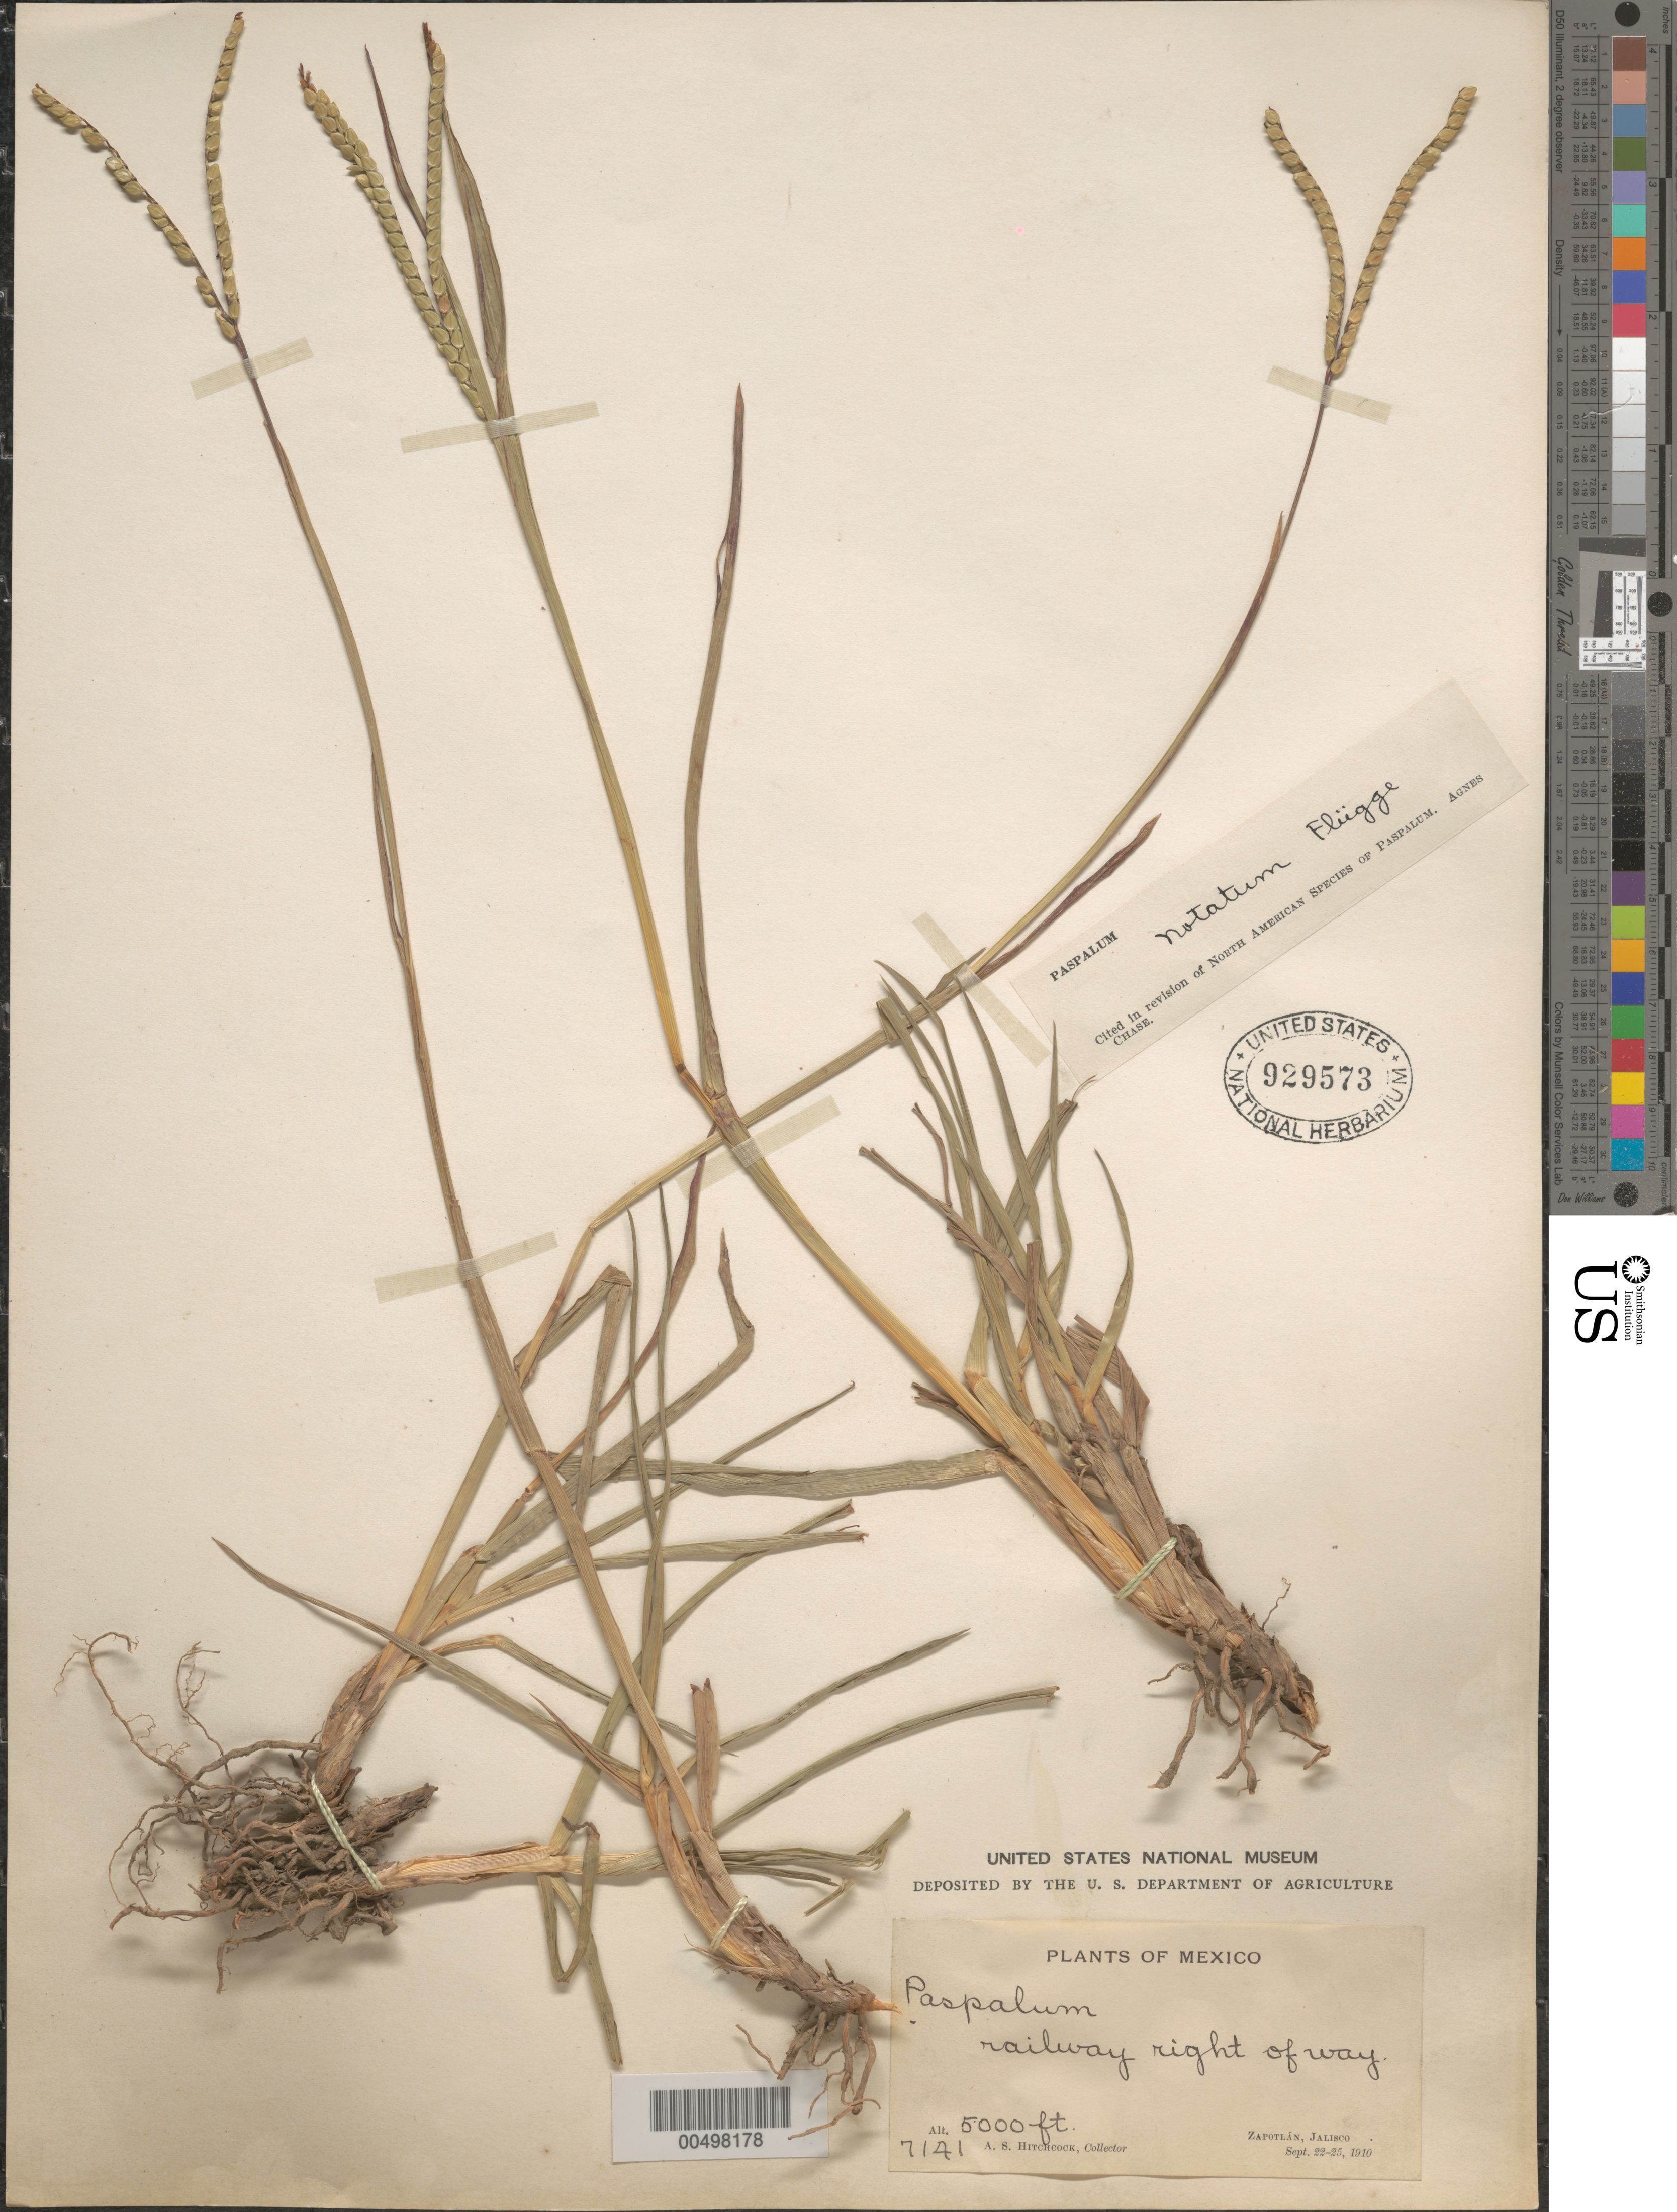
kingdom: Plantae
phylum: Tracheophyta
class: Liliopsida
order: Poales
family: Poaceae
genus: Paspalum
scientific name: Paspalum notatum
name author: Flüggé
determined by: Chase, [M.] Agnes, (US)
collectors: A. S. Hitchcock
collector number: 7141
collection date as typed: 22 Sep 1910 to 25 Sep 1910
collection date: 1910-09-22/1910-09-25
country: Mexico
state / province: Jalisco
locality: Zapotlán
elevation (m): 1524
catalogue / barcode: US 929573